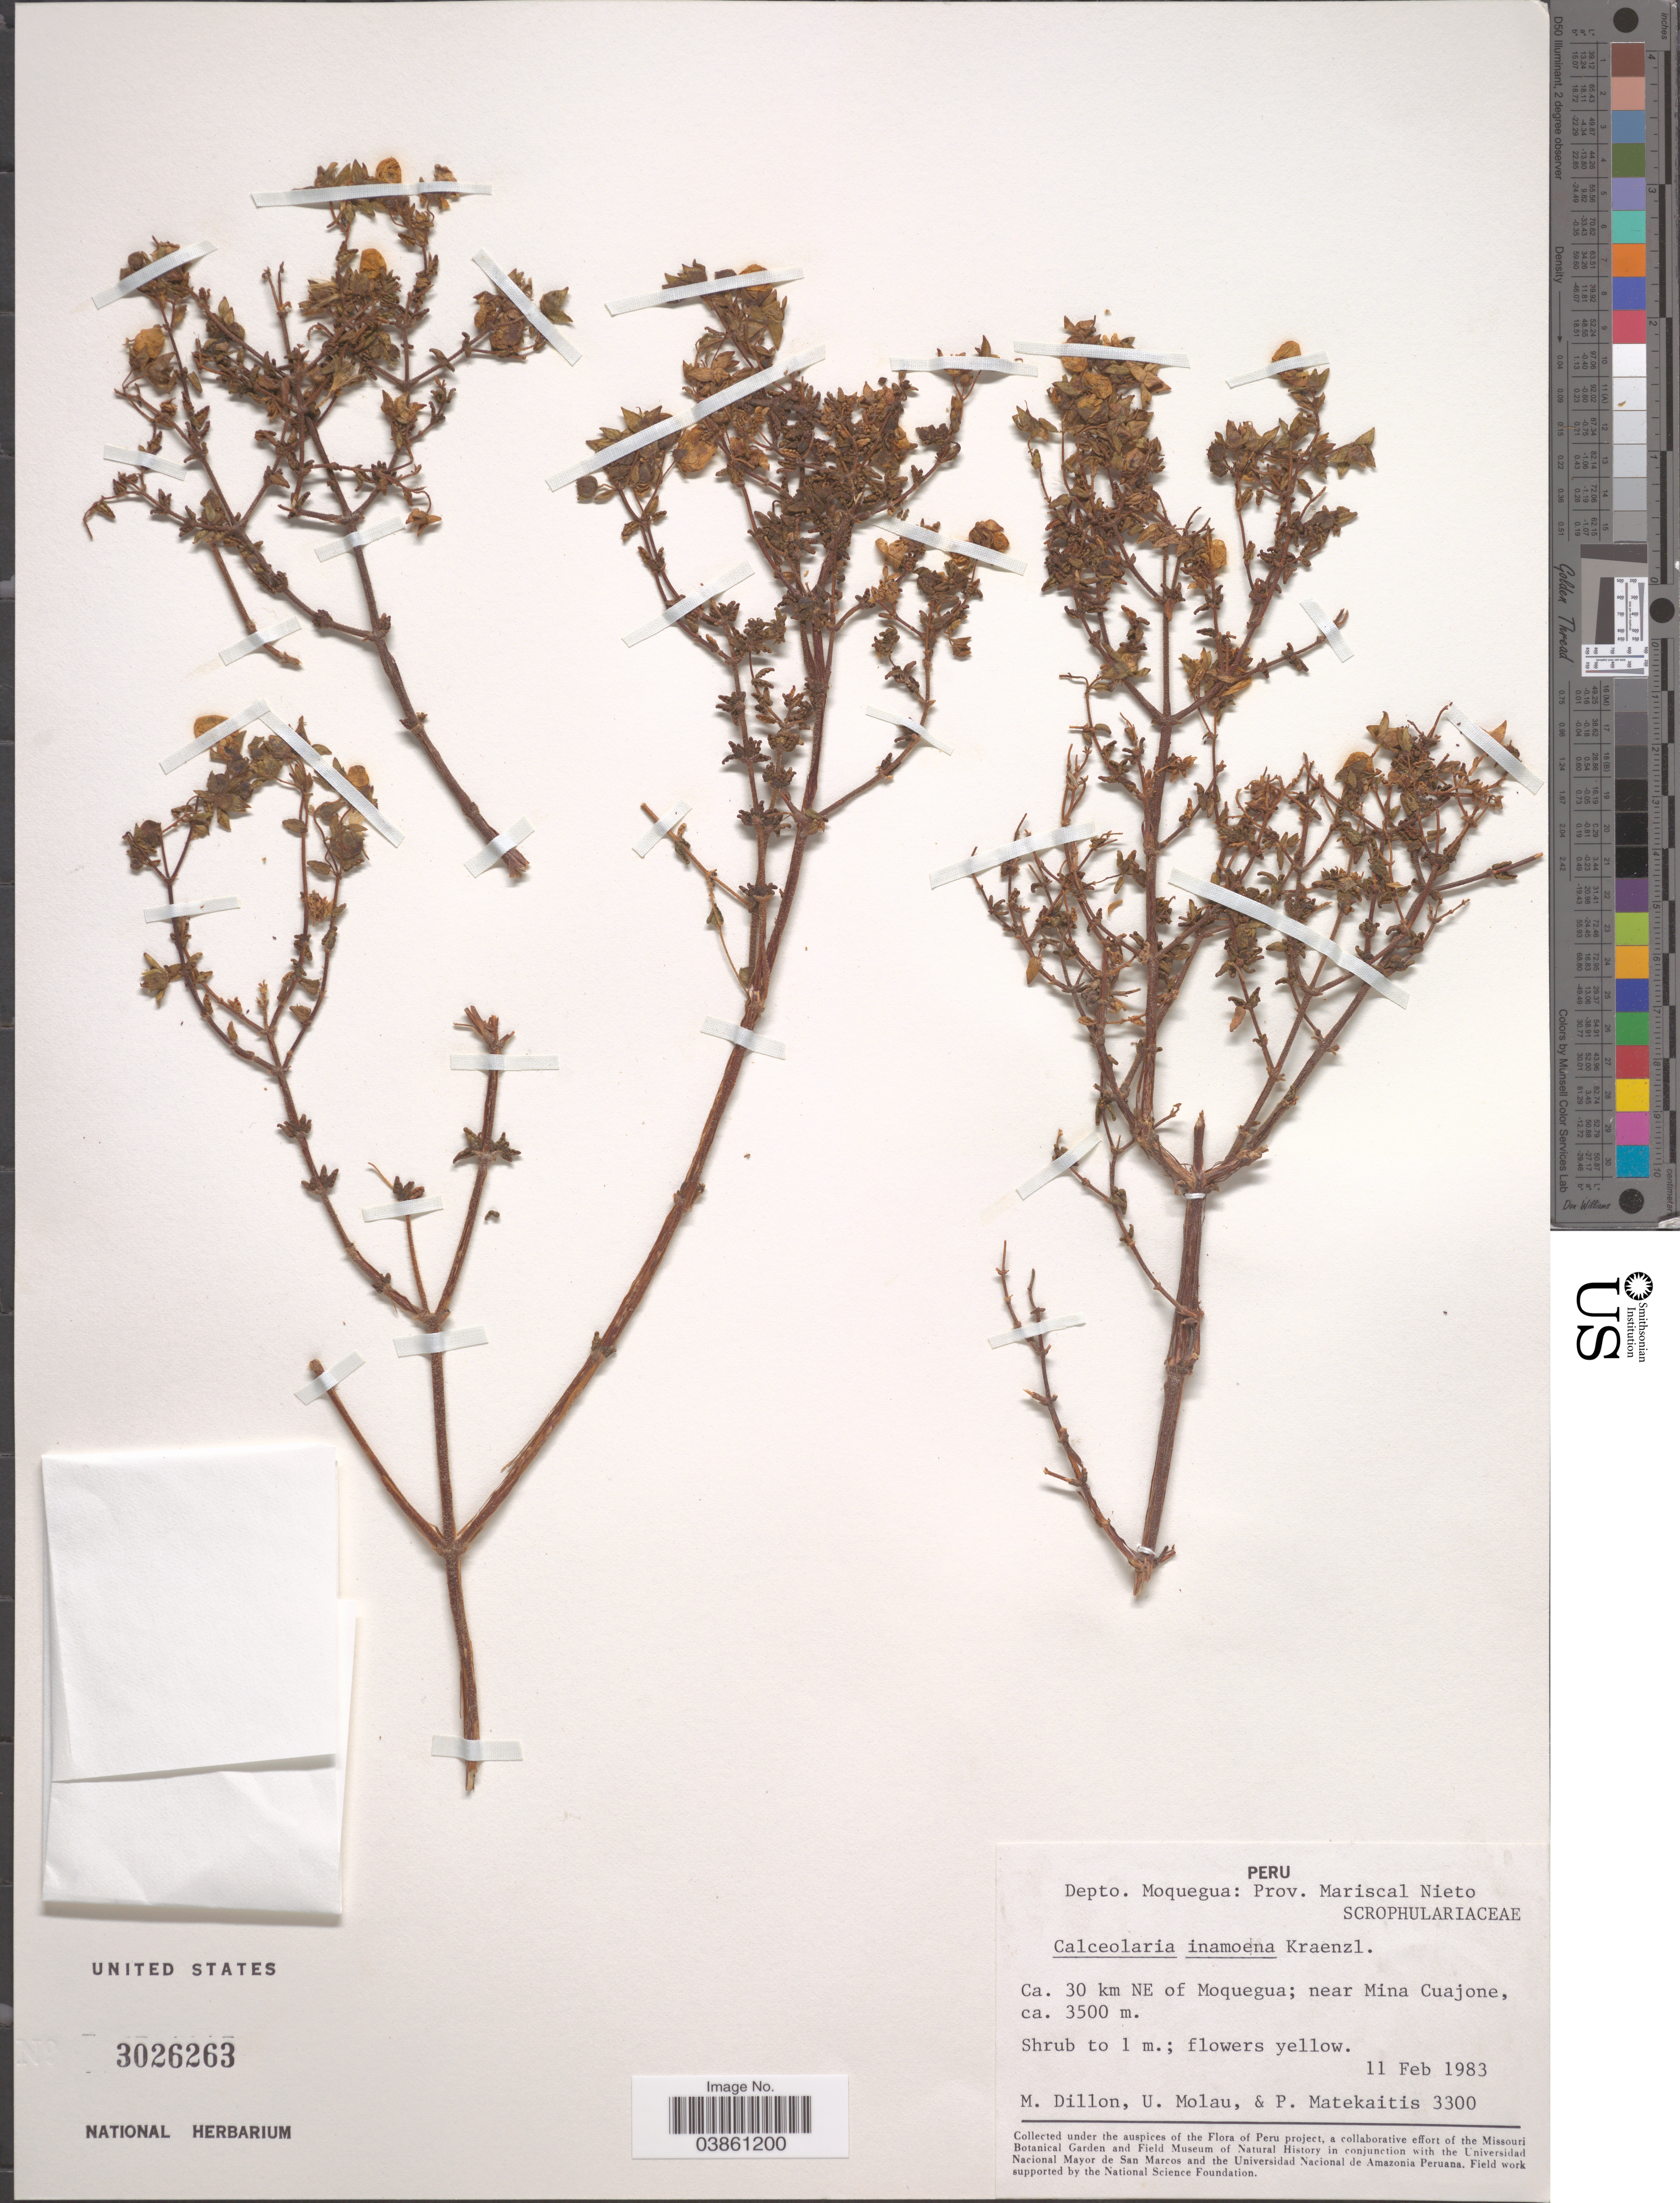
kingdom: Plantae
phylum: Tracheophyta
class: Magnoliopsida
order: Lamiales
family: Calceolariaceae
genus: Calceolaria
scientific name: Calceolaria inamoena subsp. inamoena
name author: Kraenzl.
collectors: M. O. Dillon, U. Molau & P. Matekaitis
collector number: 3300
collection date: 1983-02-11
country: Peru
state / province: Moquegua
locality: Depto. Moquegua: Prov. Mariscal Nieto. Ca. 30 km NE of Moquegua; near Mina Cuajone.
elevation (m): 3500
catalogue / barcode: US 3026263